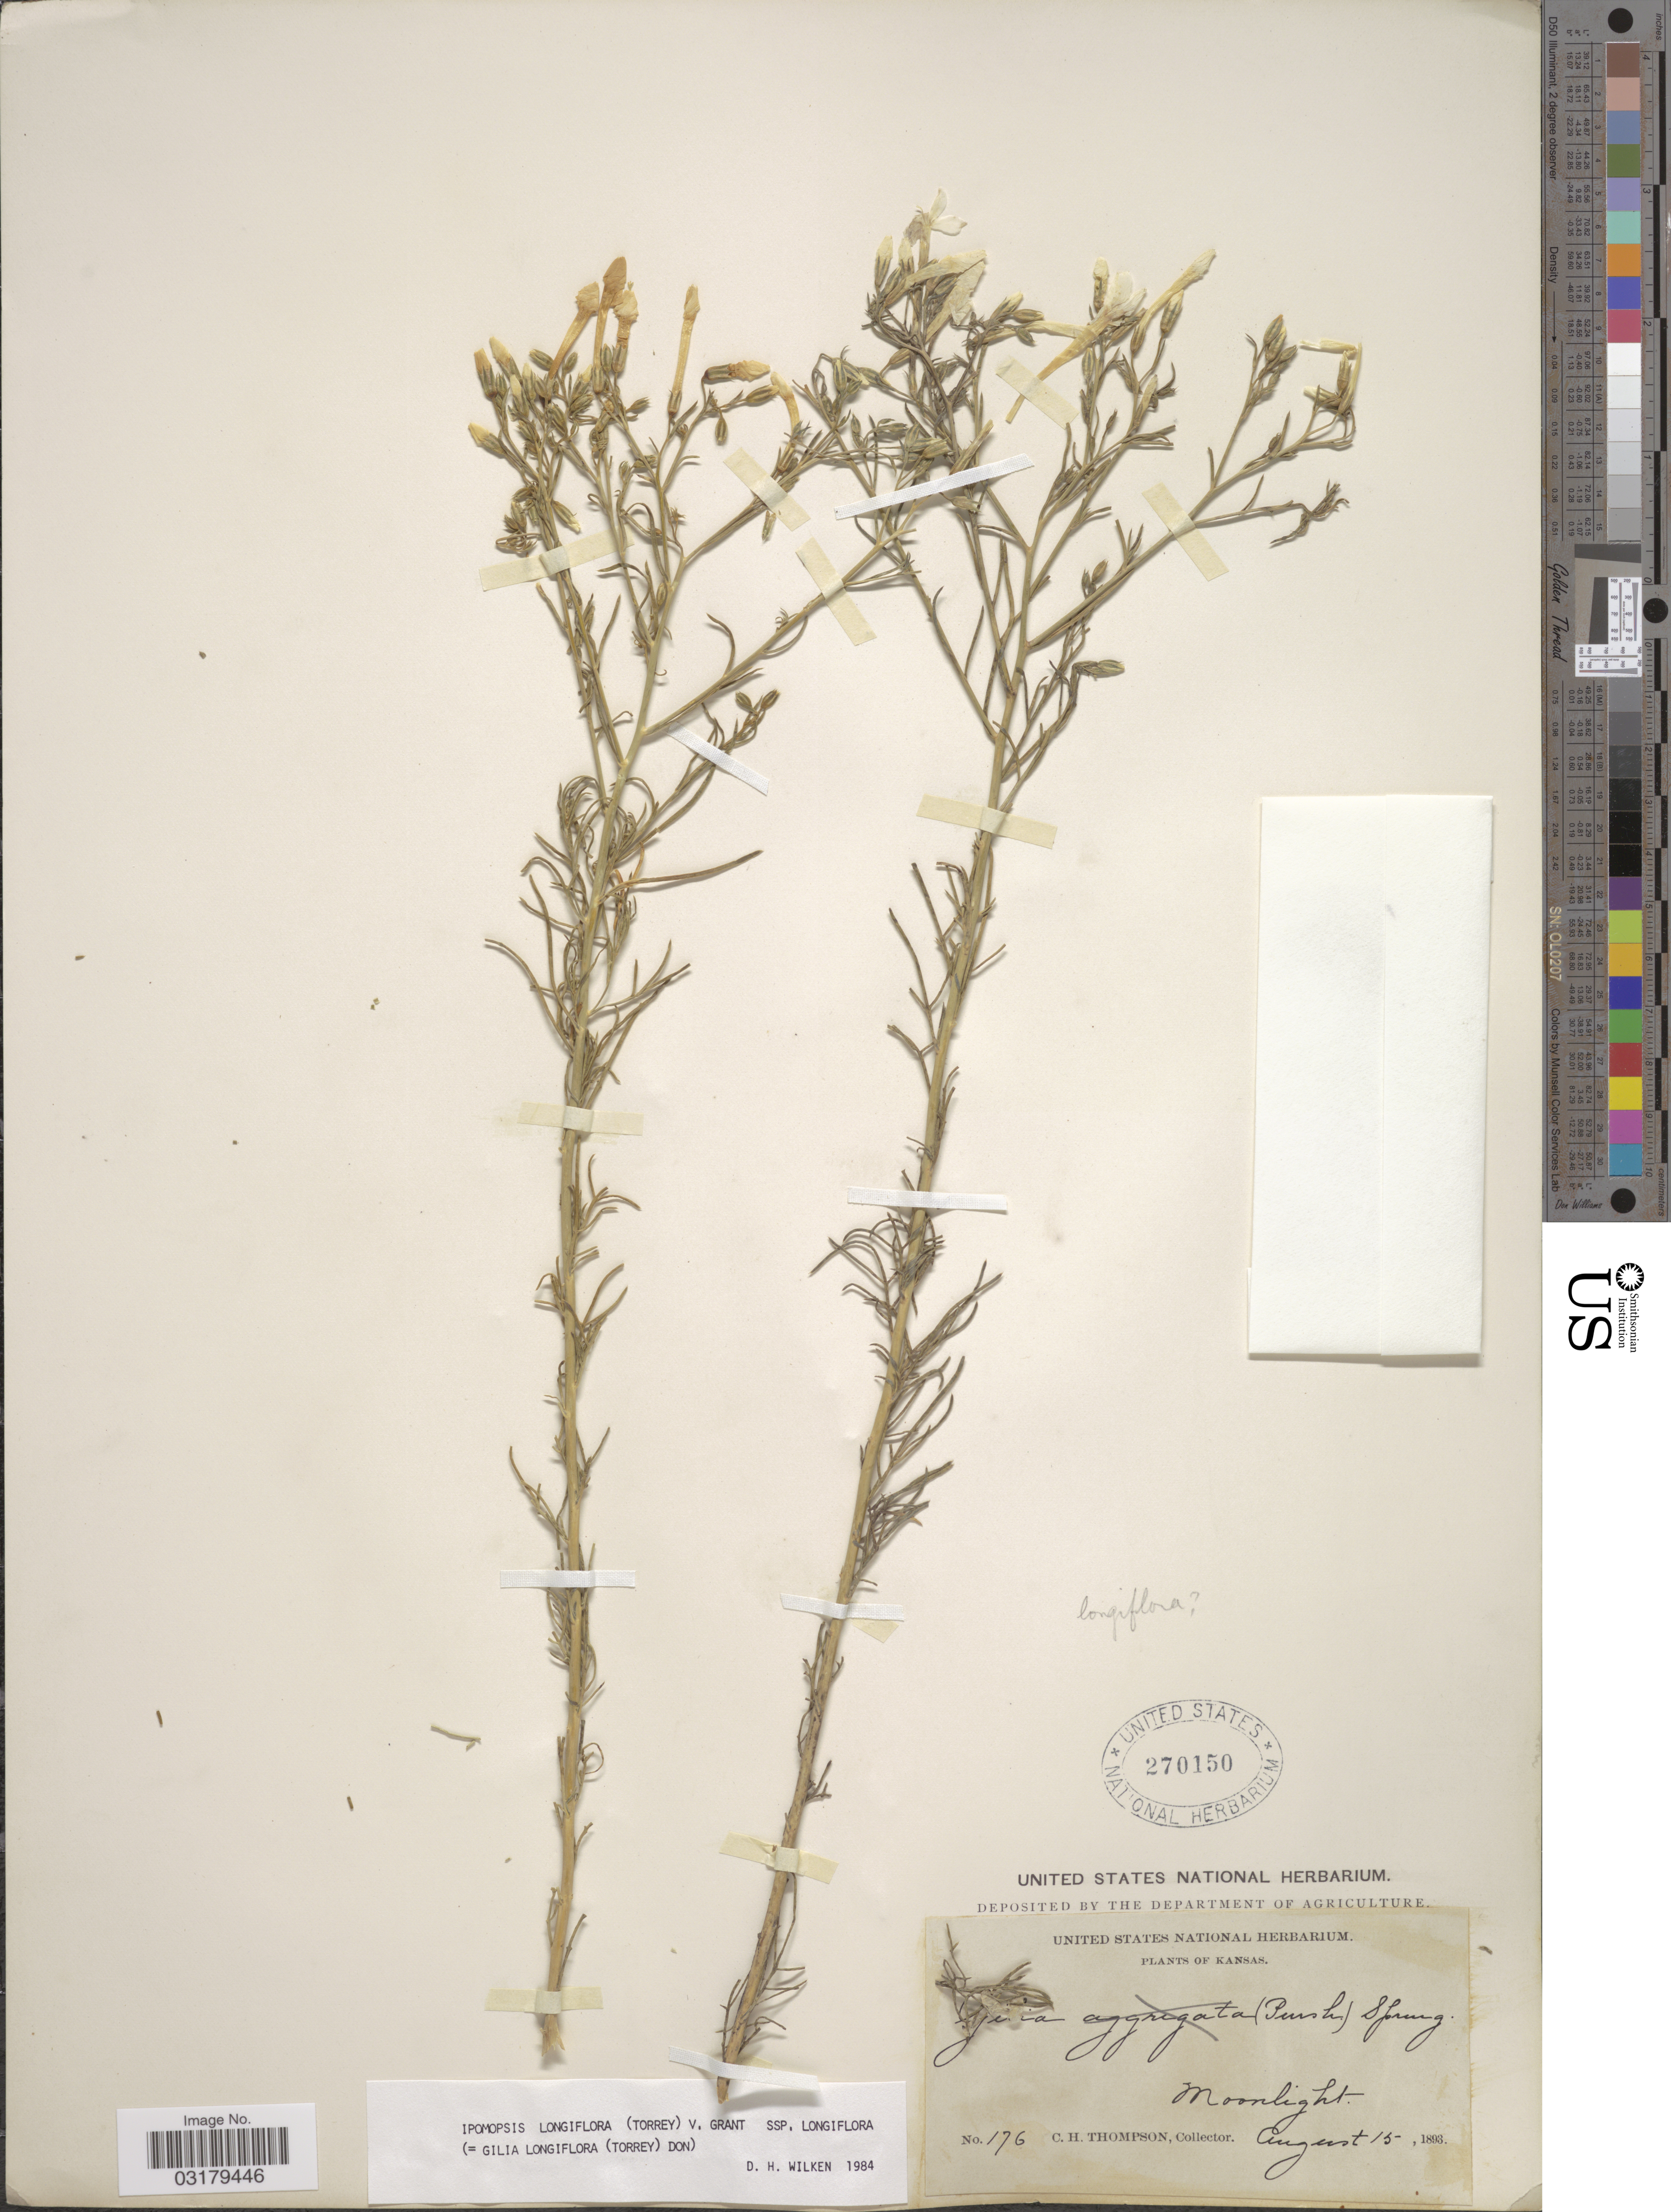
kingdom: Plantae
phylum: Tracheophyta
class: Magnoliopsida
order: Ericales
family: Polemoniaceae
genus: Ipomopsis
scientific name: Ipomopsis longiflora subsp. longiflora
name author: (Torr.) V.E. Grant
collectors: C. H. Thompson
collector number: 176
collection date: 1893-08-15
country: United States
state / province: Kansas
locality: Moonlight.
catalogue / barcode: US 270150